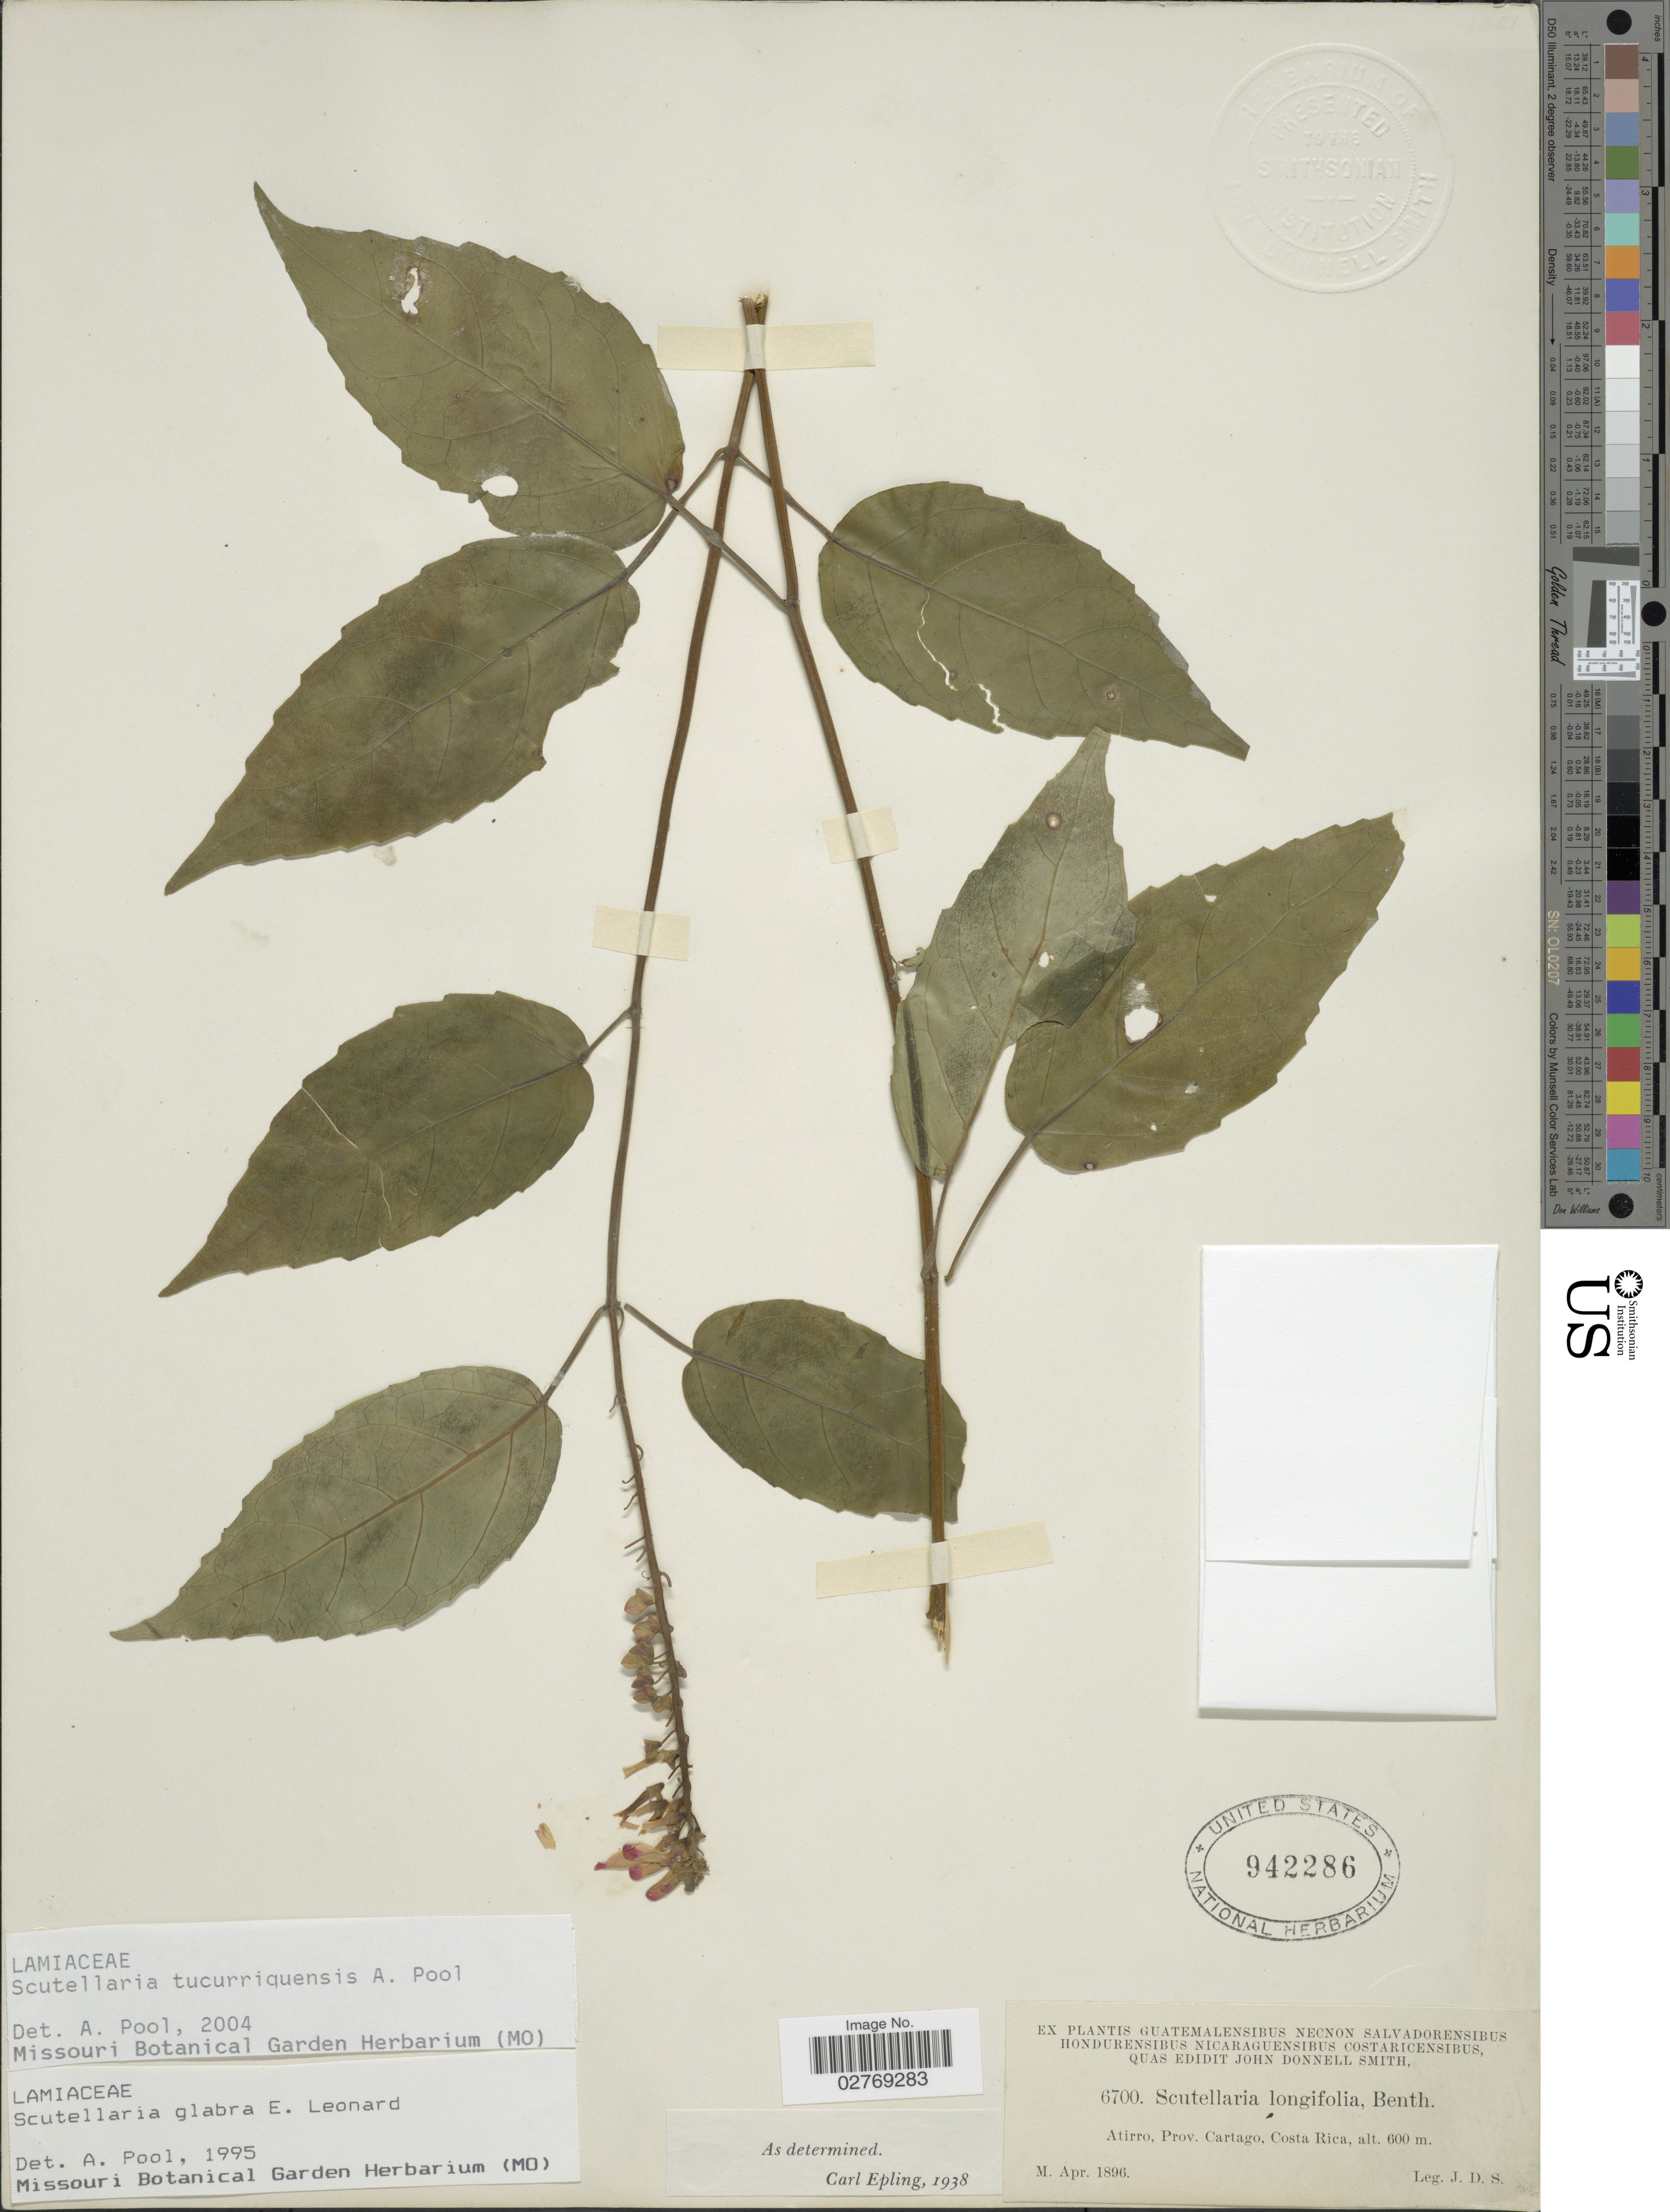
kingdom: Plantae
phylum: Tracheophyta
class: Magnoliopsida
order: Lamiales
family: Lamiaceae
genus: Scutellaria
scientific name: Scutellaria tucurriquensis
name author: A. Pool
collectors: J. Donnell Smith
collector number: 6700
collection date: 1896-04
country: Costa Rica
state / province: Cartago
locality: Atirro.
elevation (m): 600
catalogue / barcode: US 942286